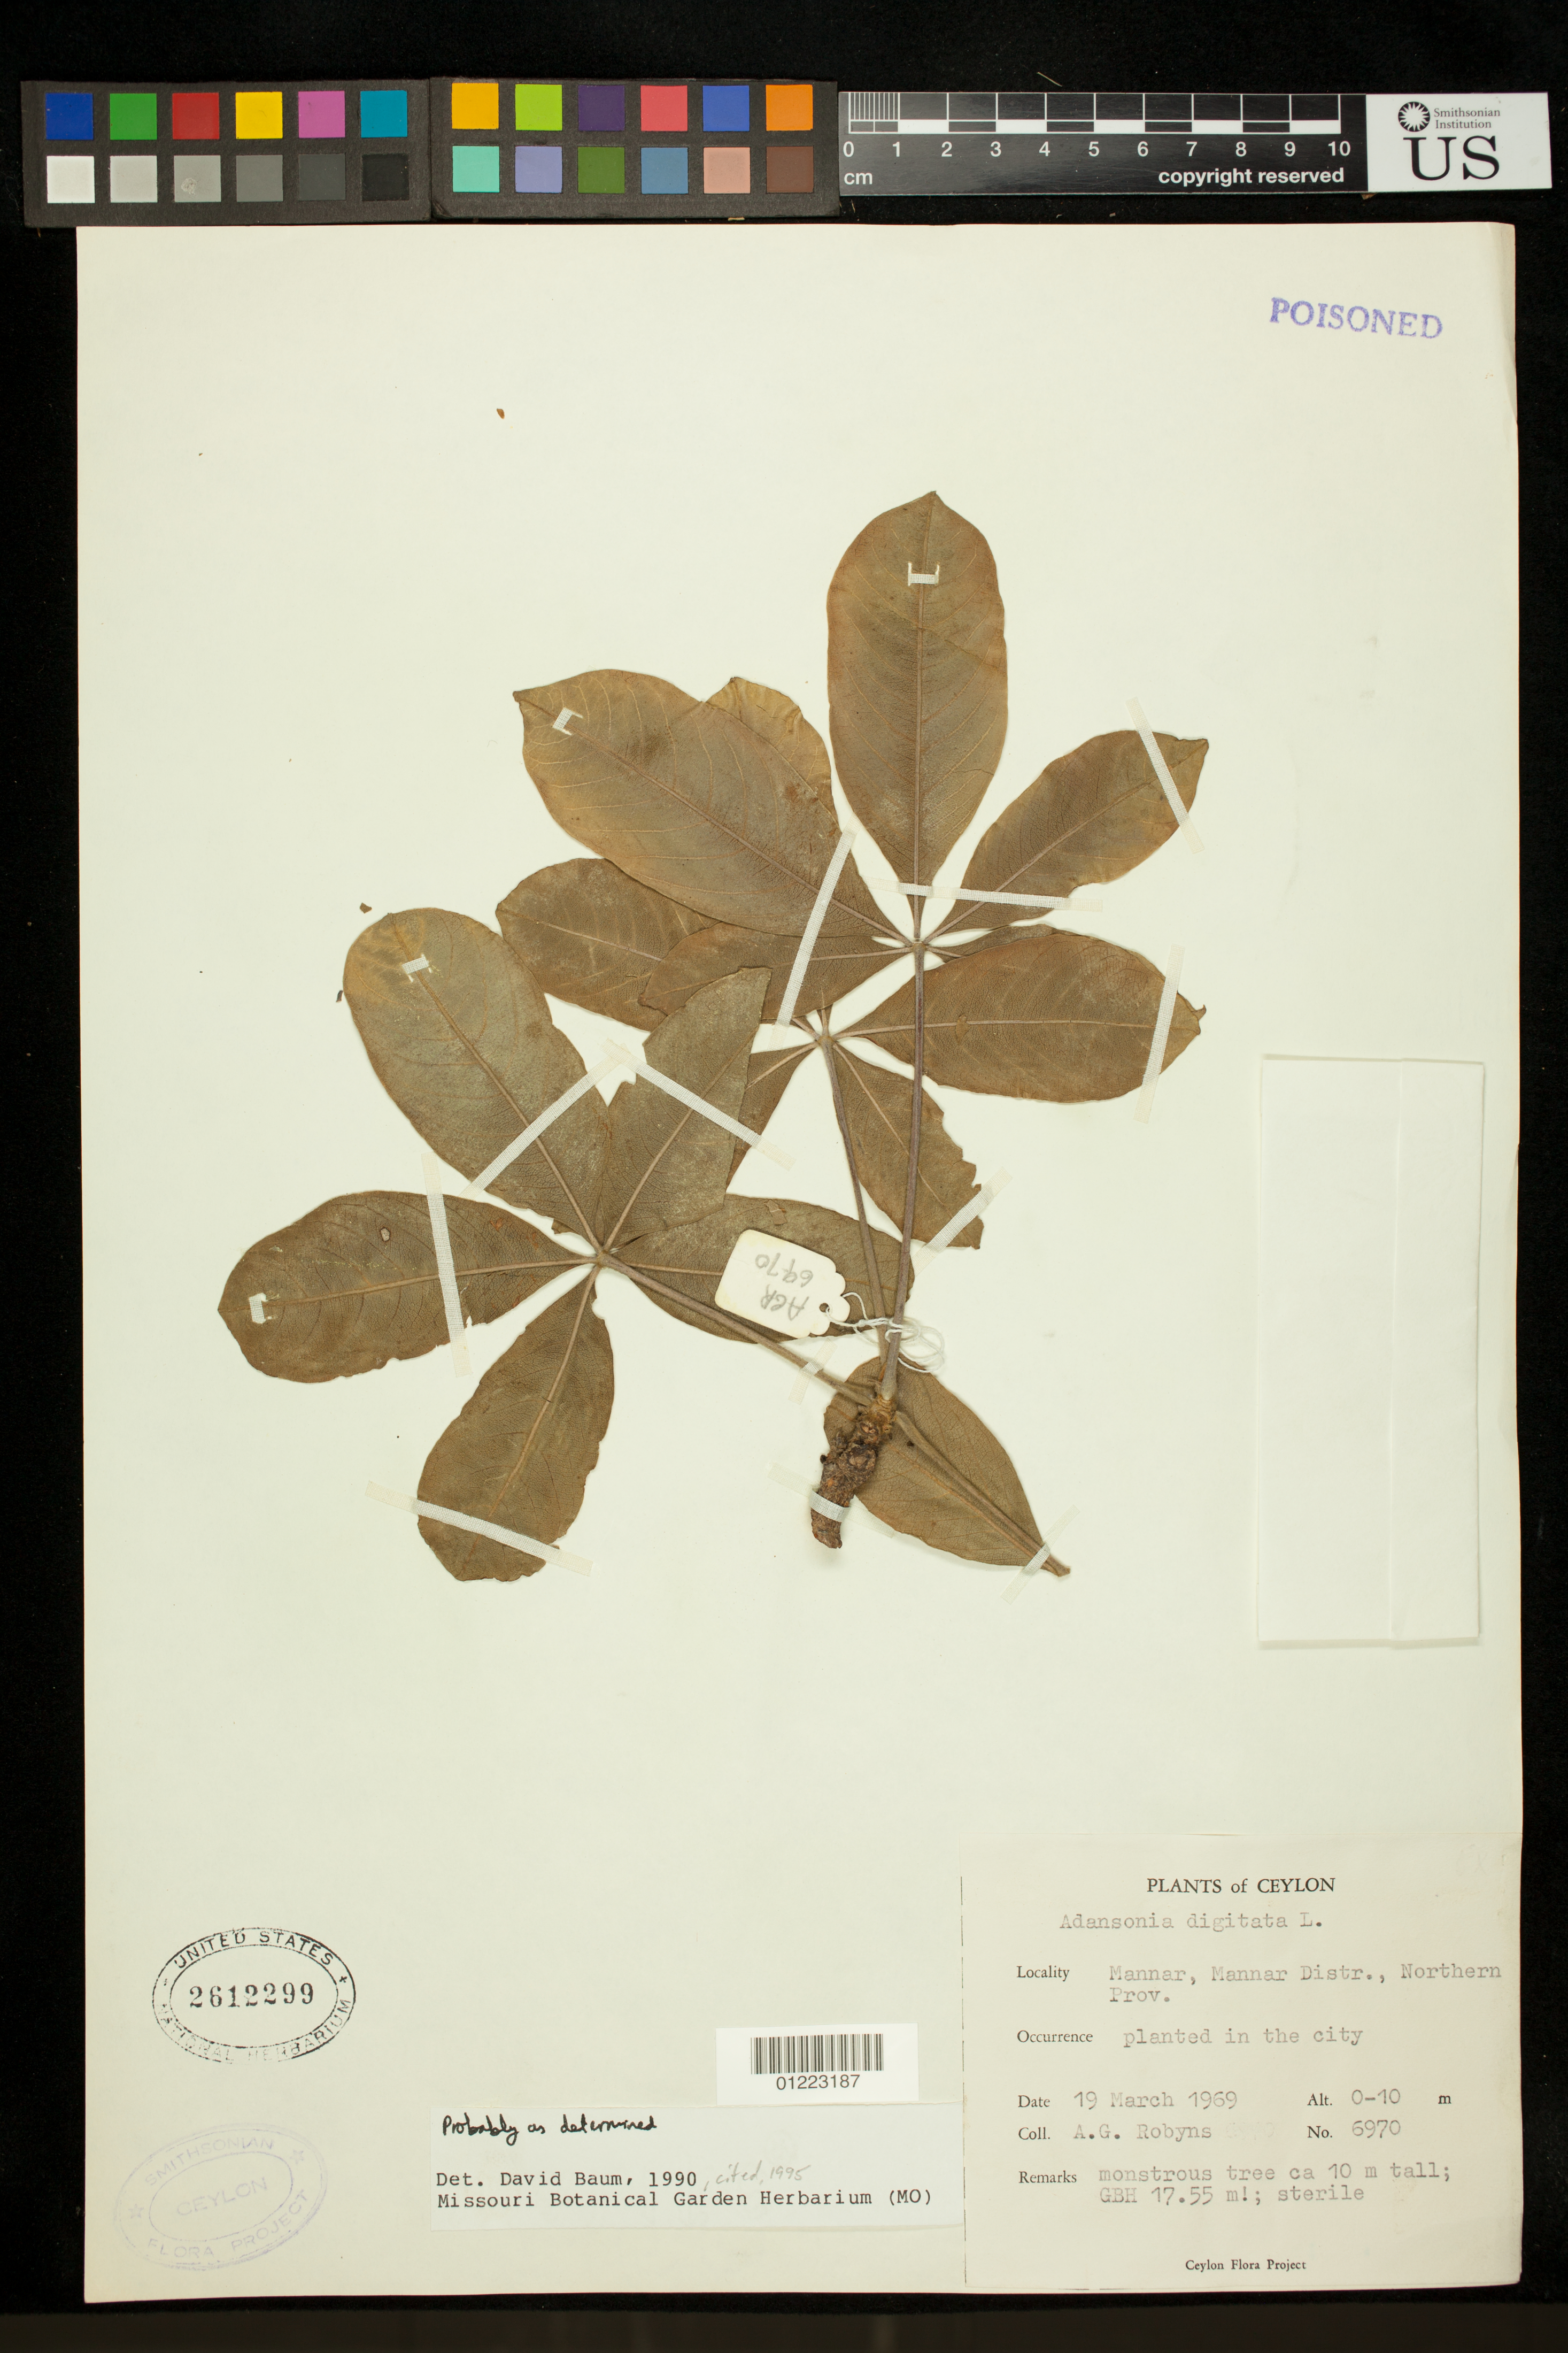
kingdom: Plantae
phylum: Tracheophyta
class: Magnoliopsida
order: Malvales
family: Malvaceae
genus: Adansonia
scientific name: Adansonia digitata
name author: L.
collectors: A. G. Robyns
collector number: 6970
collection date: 1969-03-19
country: Sri Lanka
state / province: Northern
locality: Mannar, Mannar Distr.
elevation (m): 0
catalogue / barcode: US 2612299